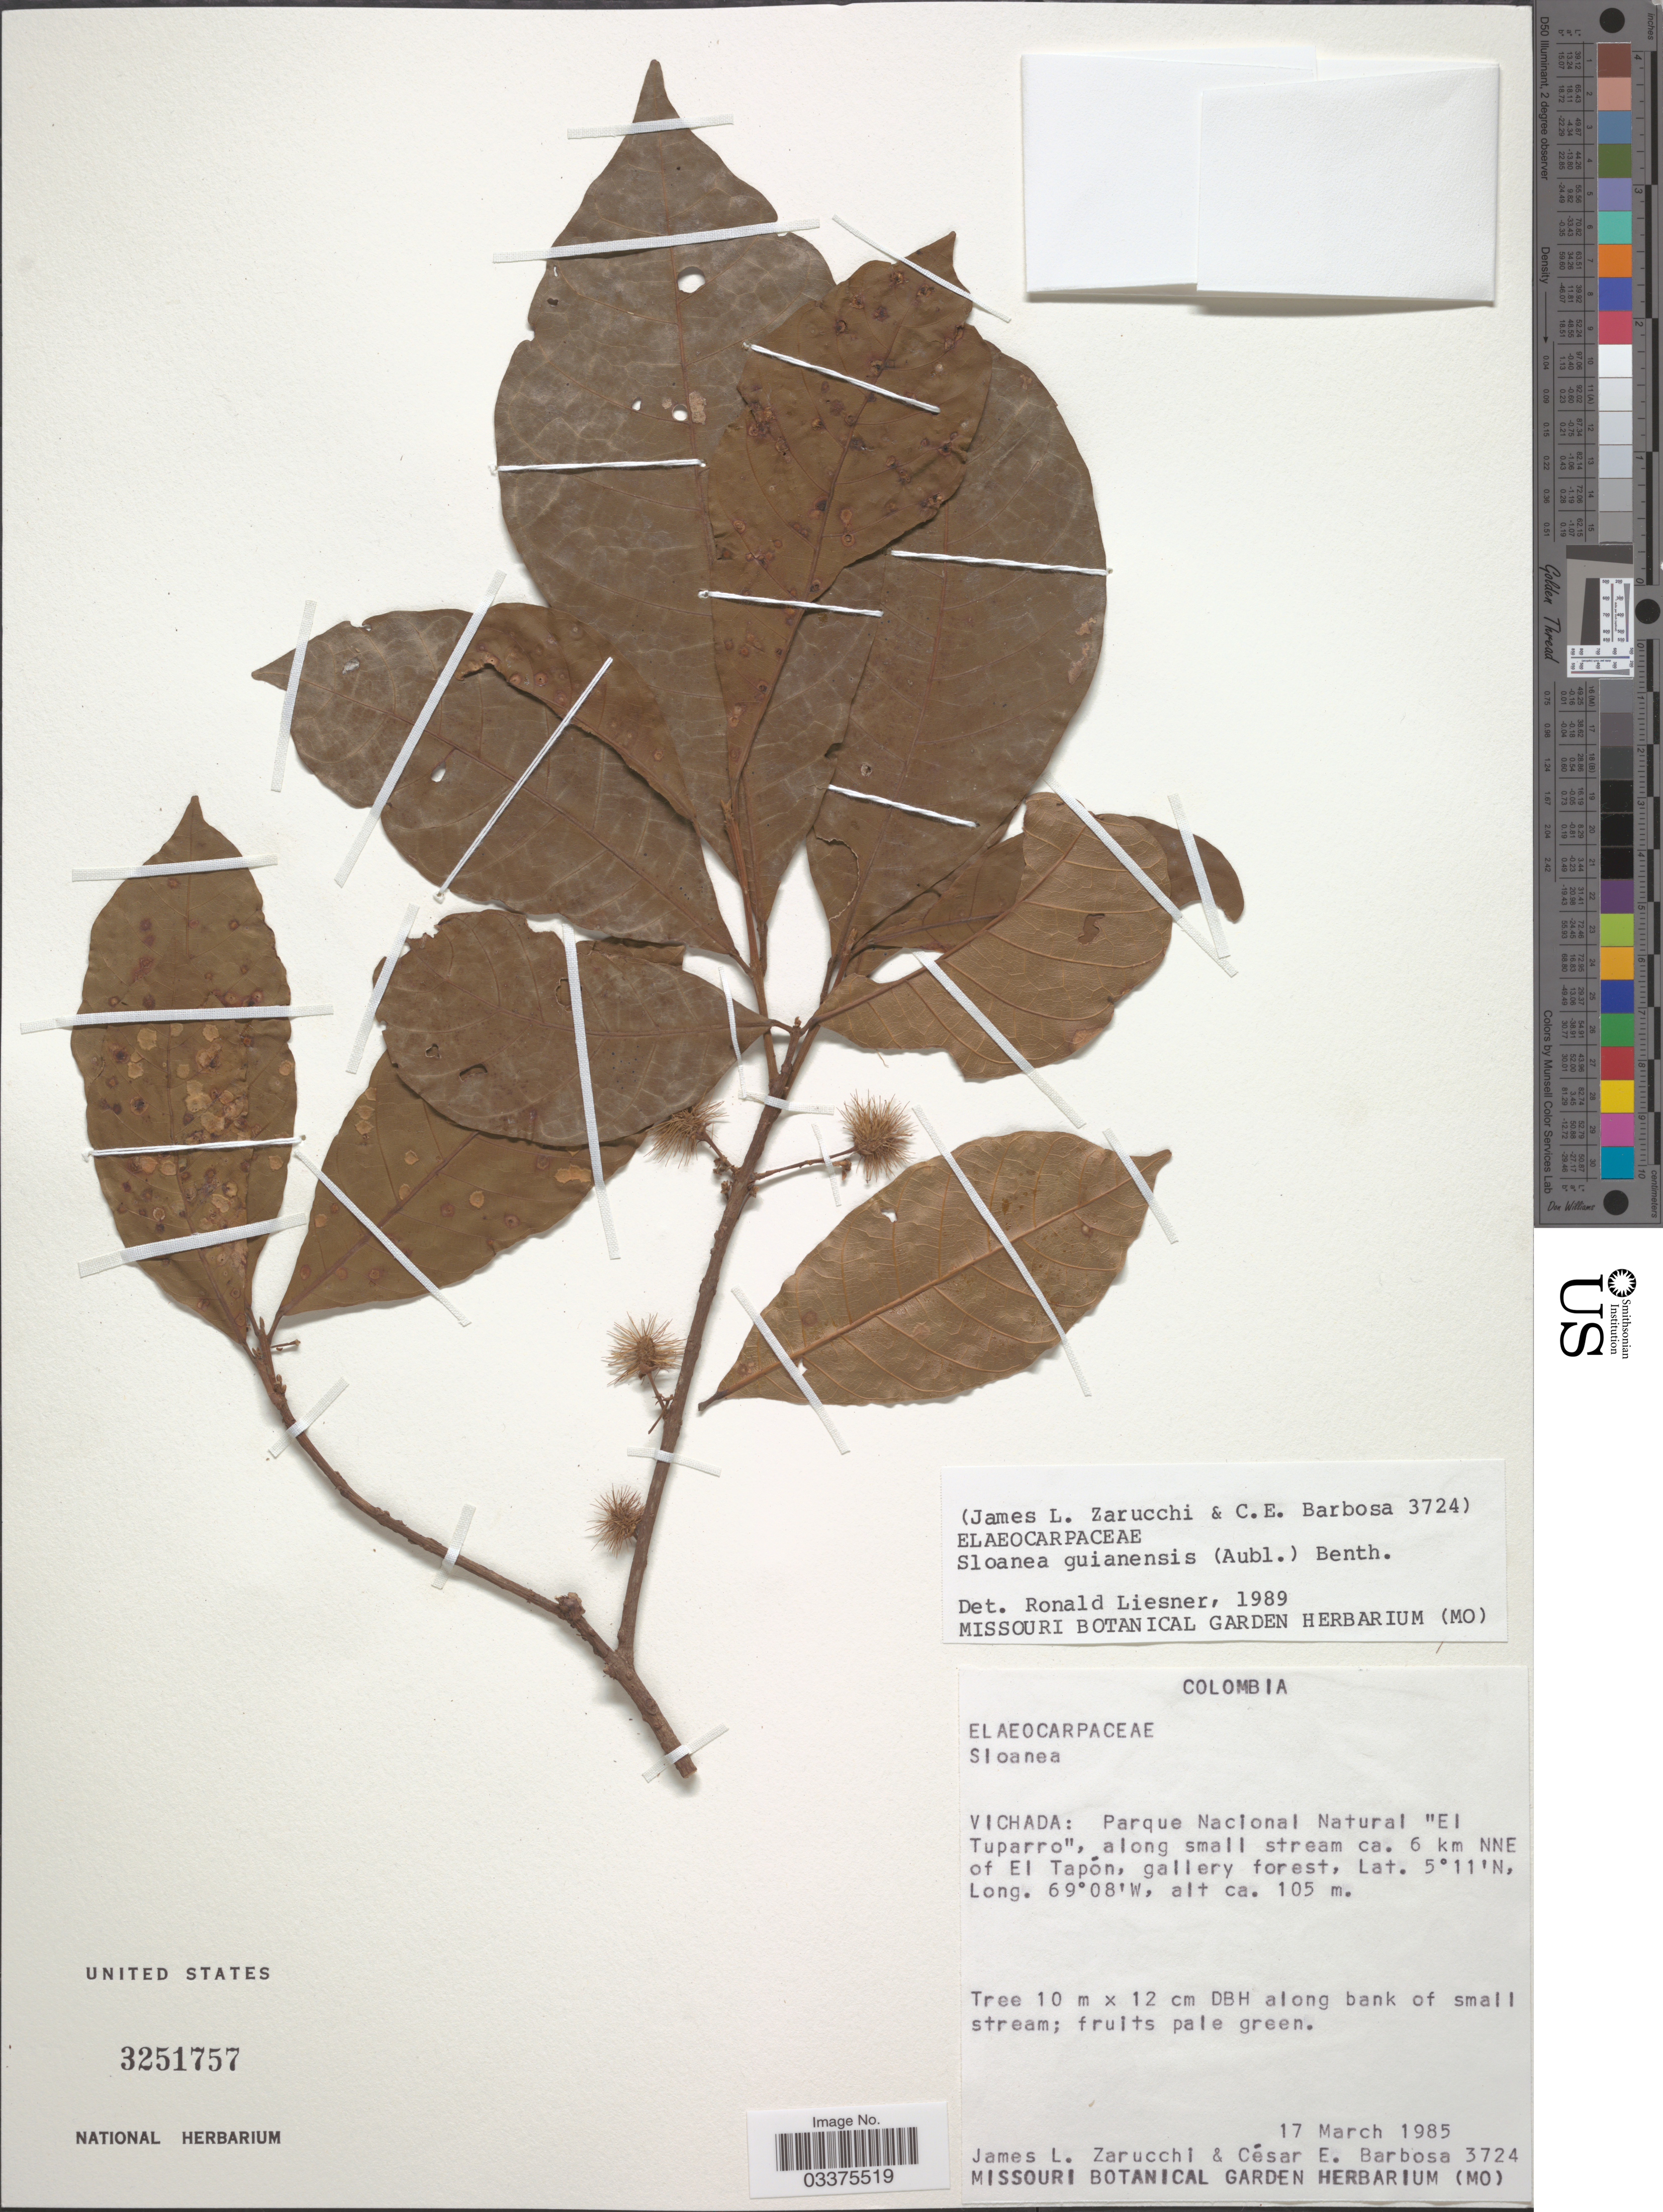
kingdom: Plantae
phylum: Tracheophyta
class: Magnoliopsida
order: Oxalidales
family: Elaeocarpaceae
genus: Sloanea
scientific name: Sloanea guianensis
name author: (Aubl.) Benth.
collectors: J. L. Zarucchi & C. E. Barbosa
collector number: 3724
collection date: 1985-03-17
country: Colombia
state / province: Vichada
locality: Parque Nacional Natural "El Tuparro", along small stream ca. 6 km NNE of El Tapón, gallery forest.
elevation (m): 105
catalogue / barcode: US 3251757